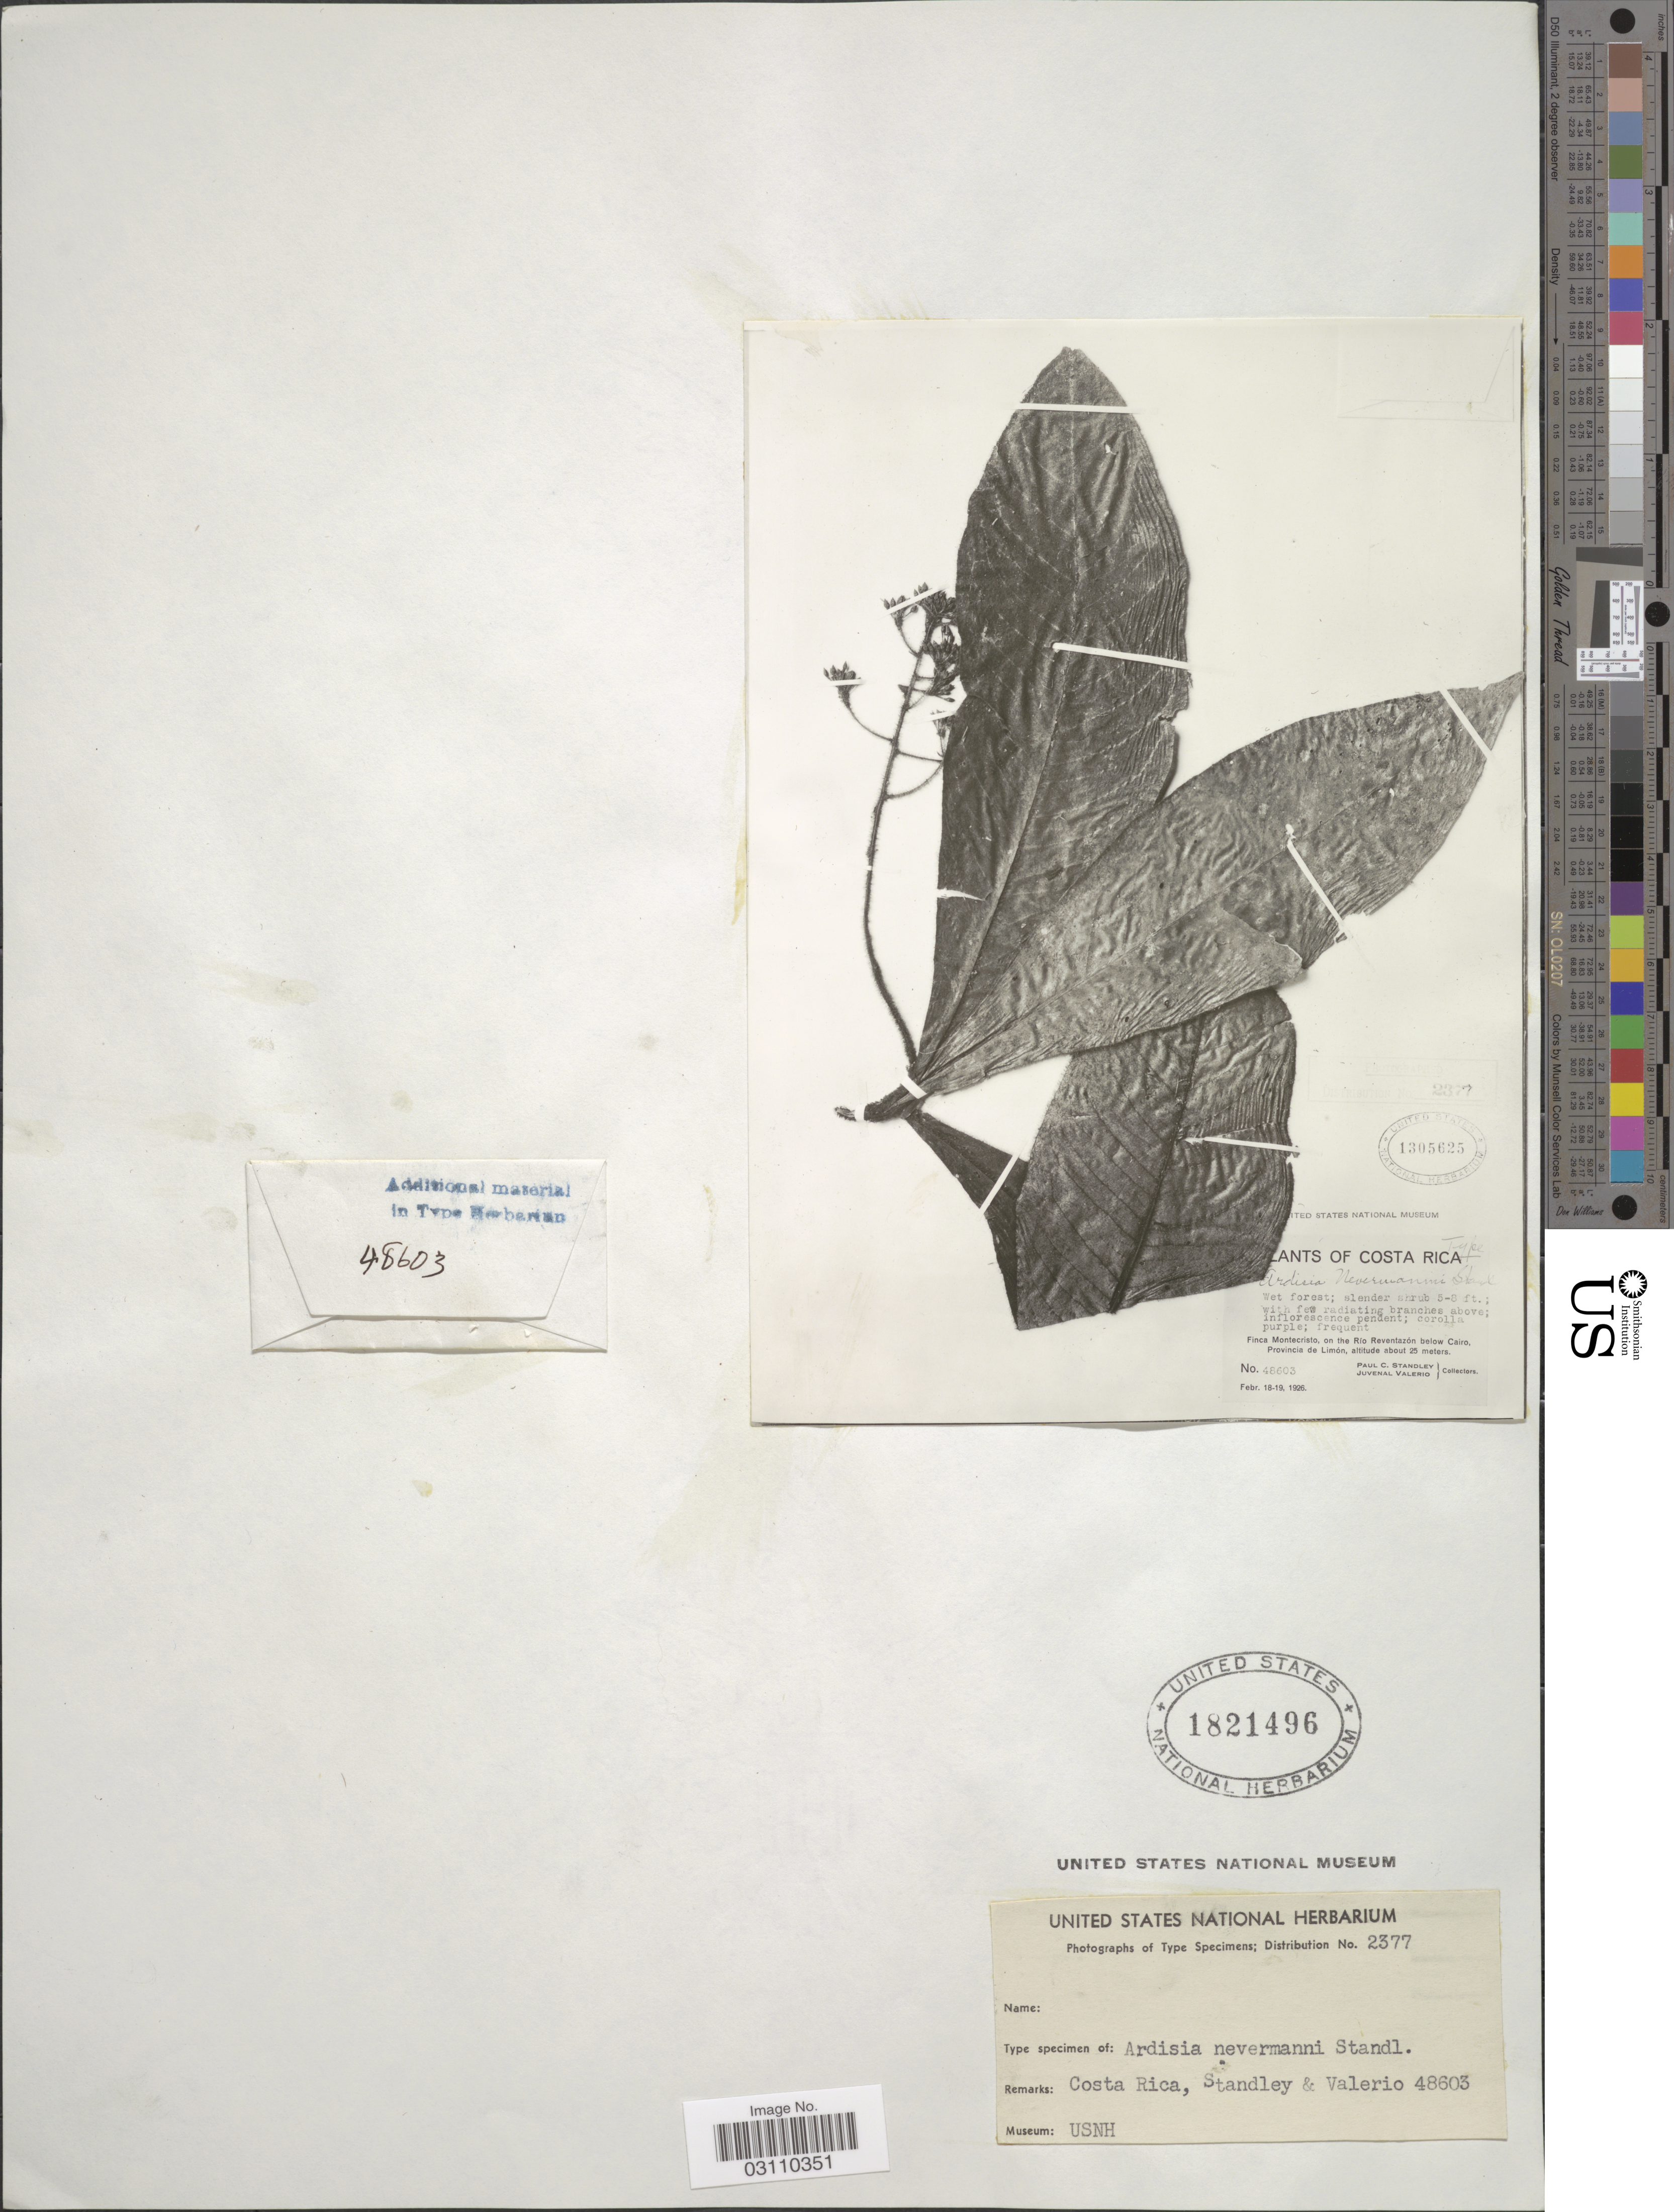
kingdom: Plantae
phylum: Tracheophyta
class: Magnoliopsida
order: Ericales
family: Primulaceae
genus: Ardisia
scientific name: Ardisia nevermannii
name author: Standl.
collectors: P. C. Standley & J. Valerio R.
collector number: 48603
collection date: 1926-02-18/1926-02-19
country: Costa Rica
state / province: Limón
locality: Finca Montecristo, on the Río Reventazón below Cairo.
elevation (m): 25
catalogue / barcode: US 1305625